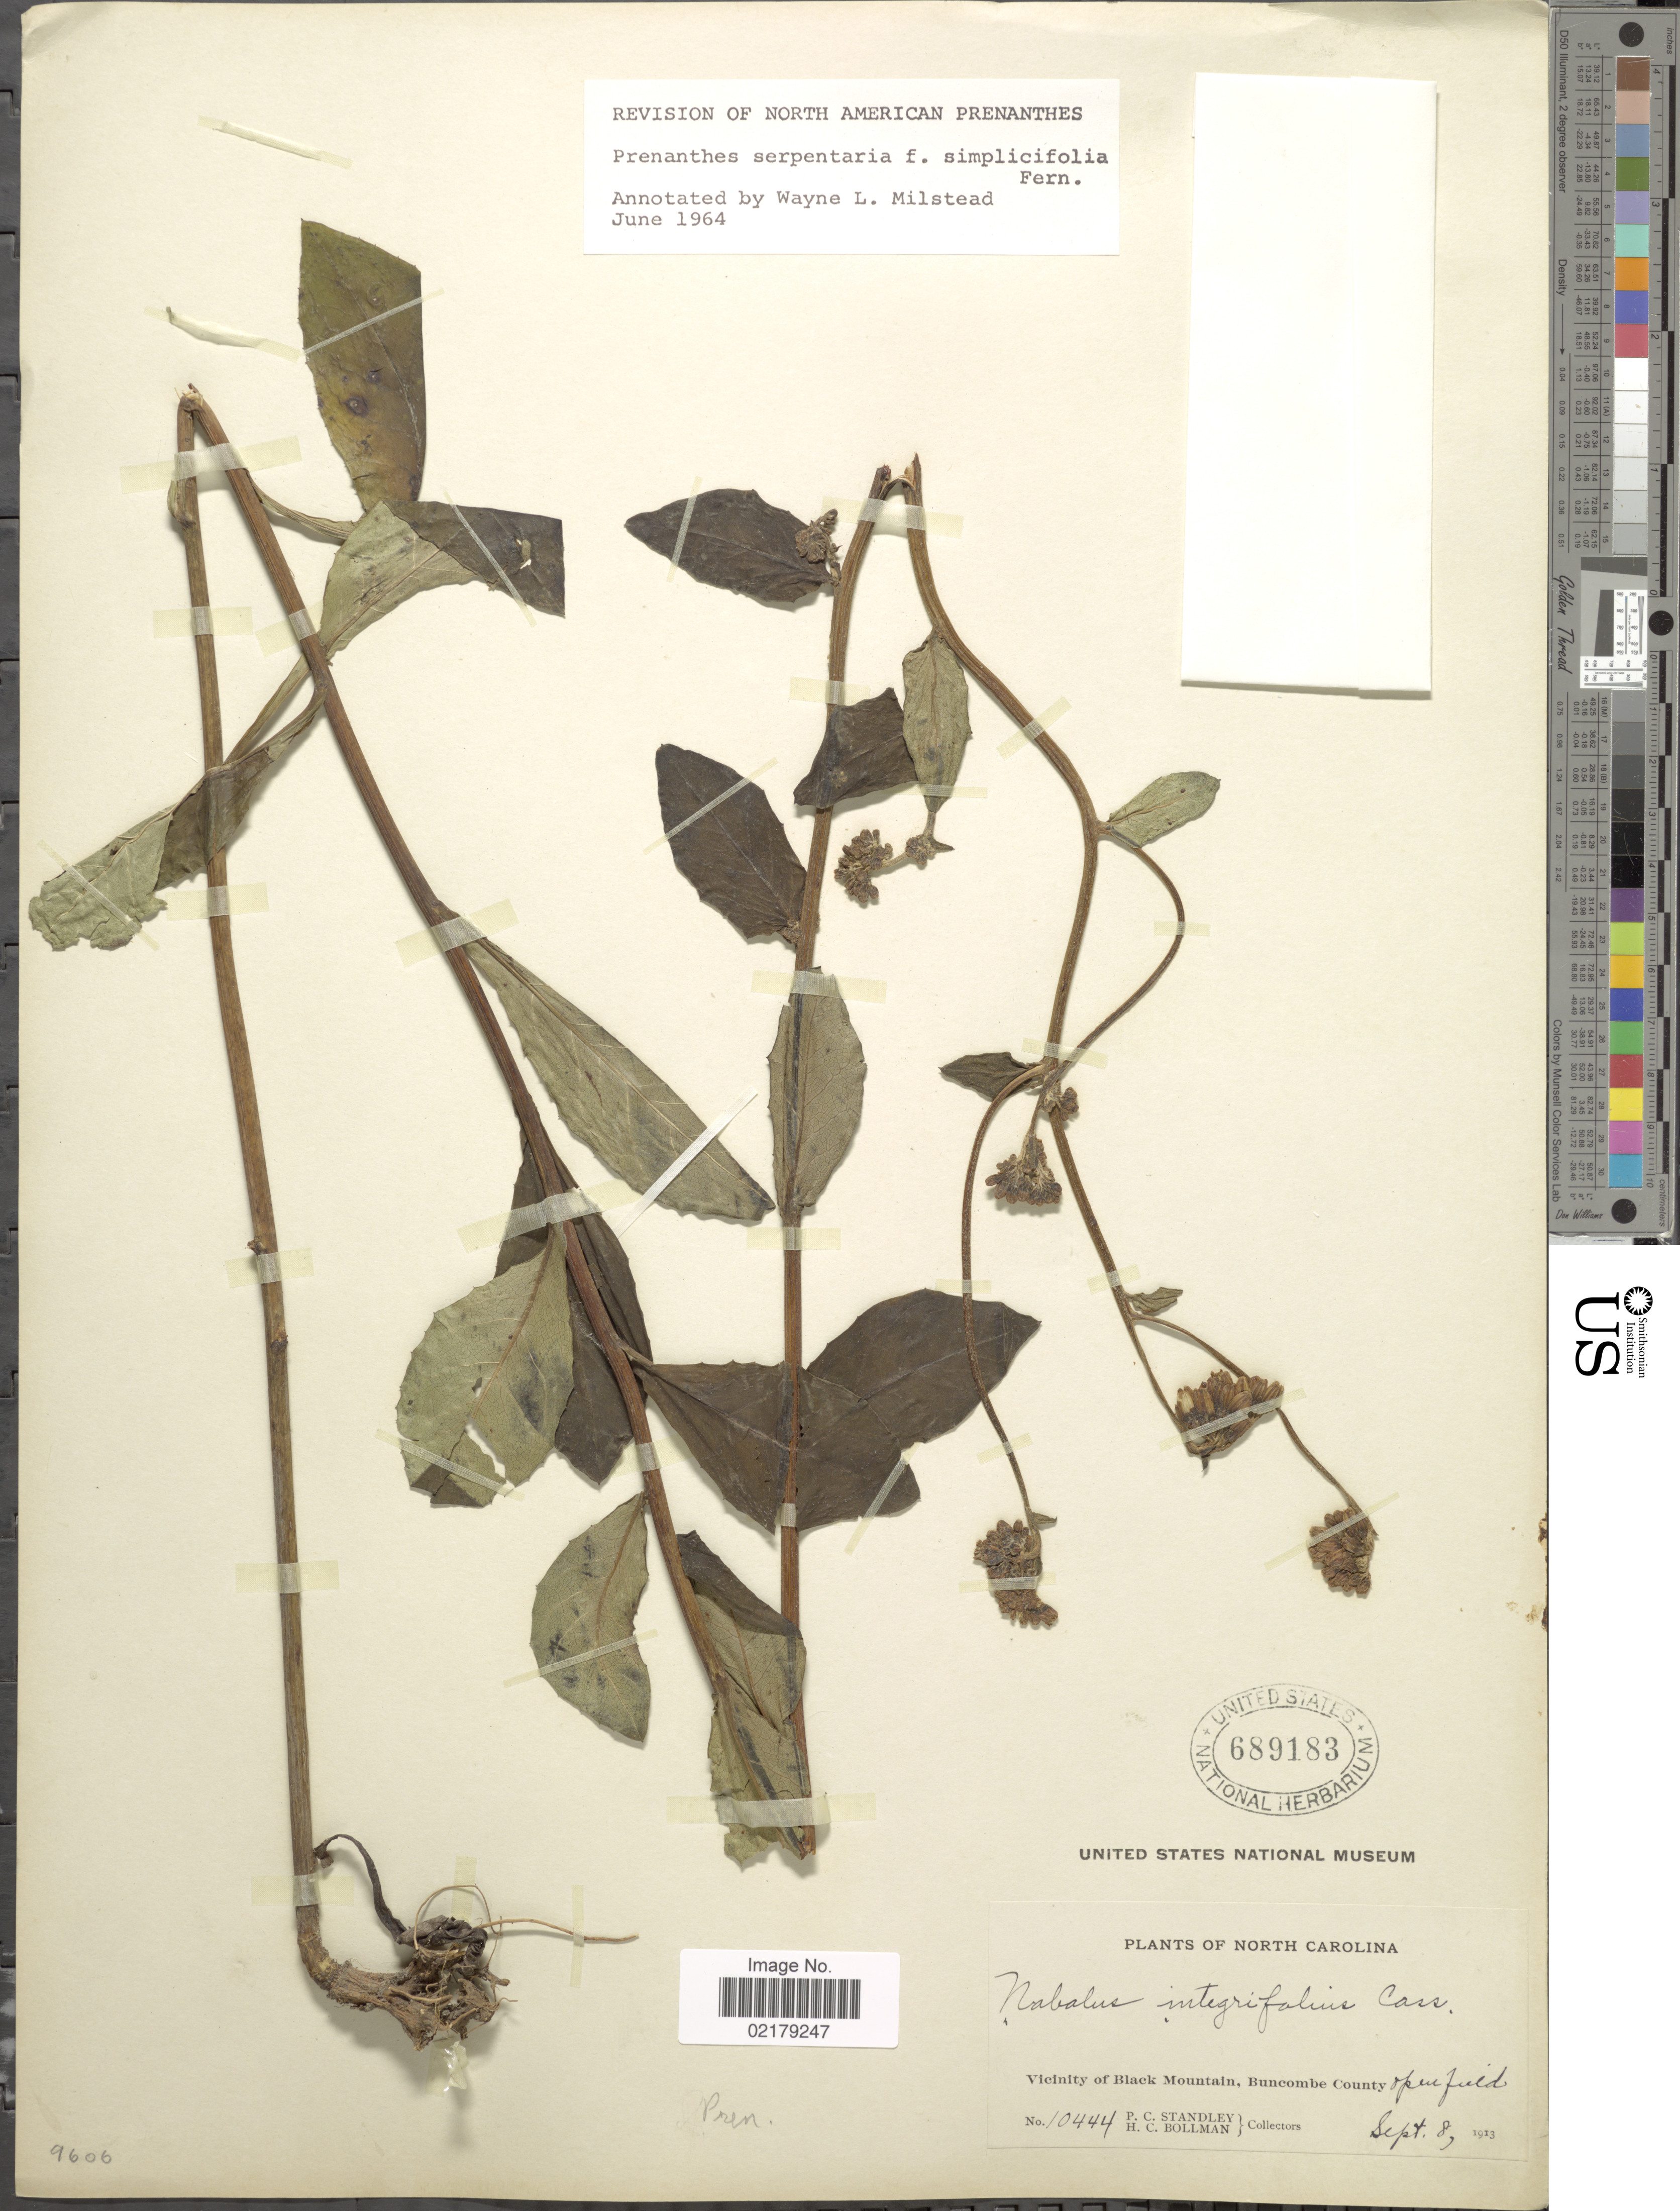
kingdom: Plantae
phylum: Tracheophyta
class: Magnoliopsida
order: Asterales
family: Asteraceae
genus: Nabalus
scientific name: Nabalus serpentarius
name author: (Pursh) Hook.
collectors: P. C. Standley & H. C. Bollman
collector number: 10444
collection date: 1913-09-08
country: United States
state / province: North Carolina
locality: Vicinity of Black Mountain, Buncombe County, open field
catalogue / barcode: US 689183